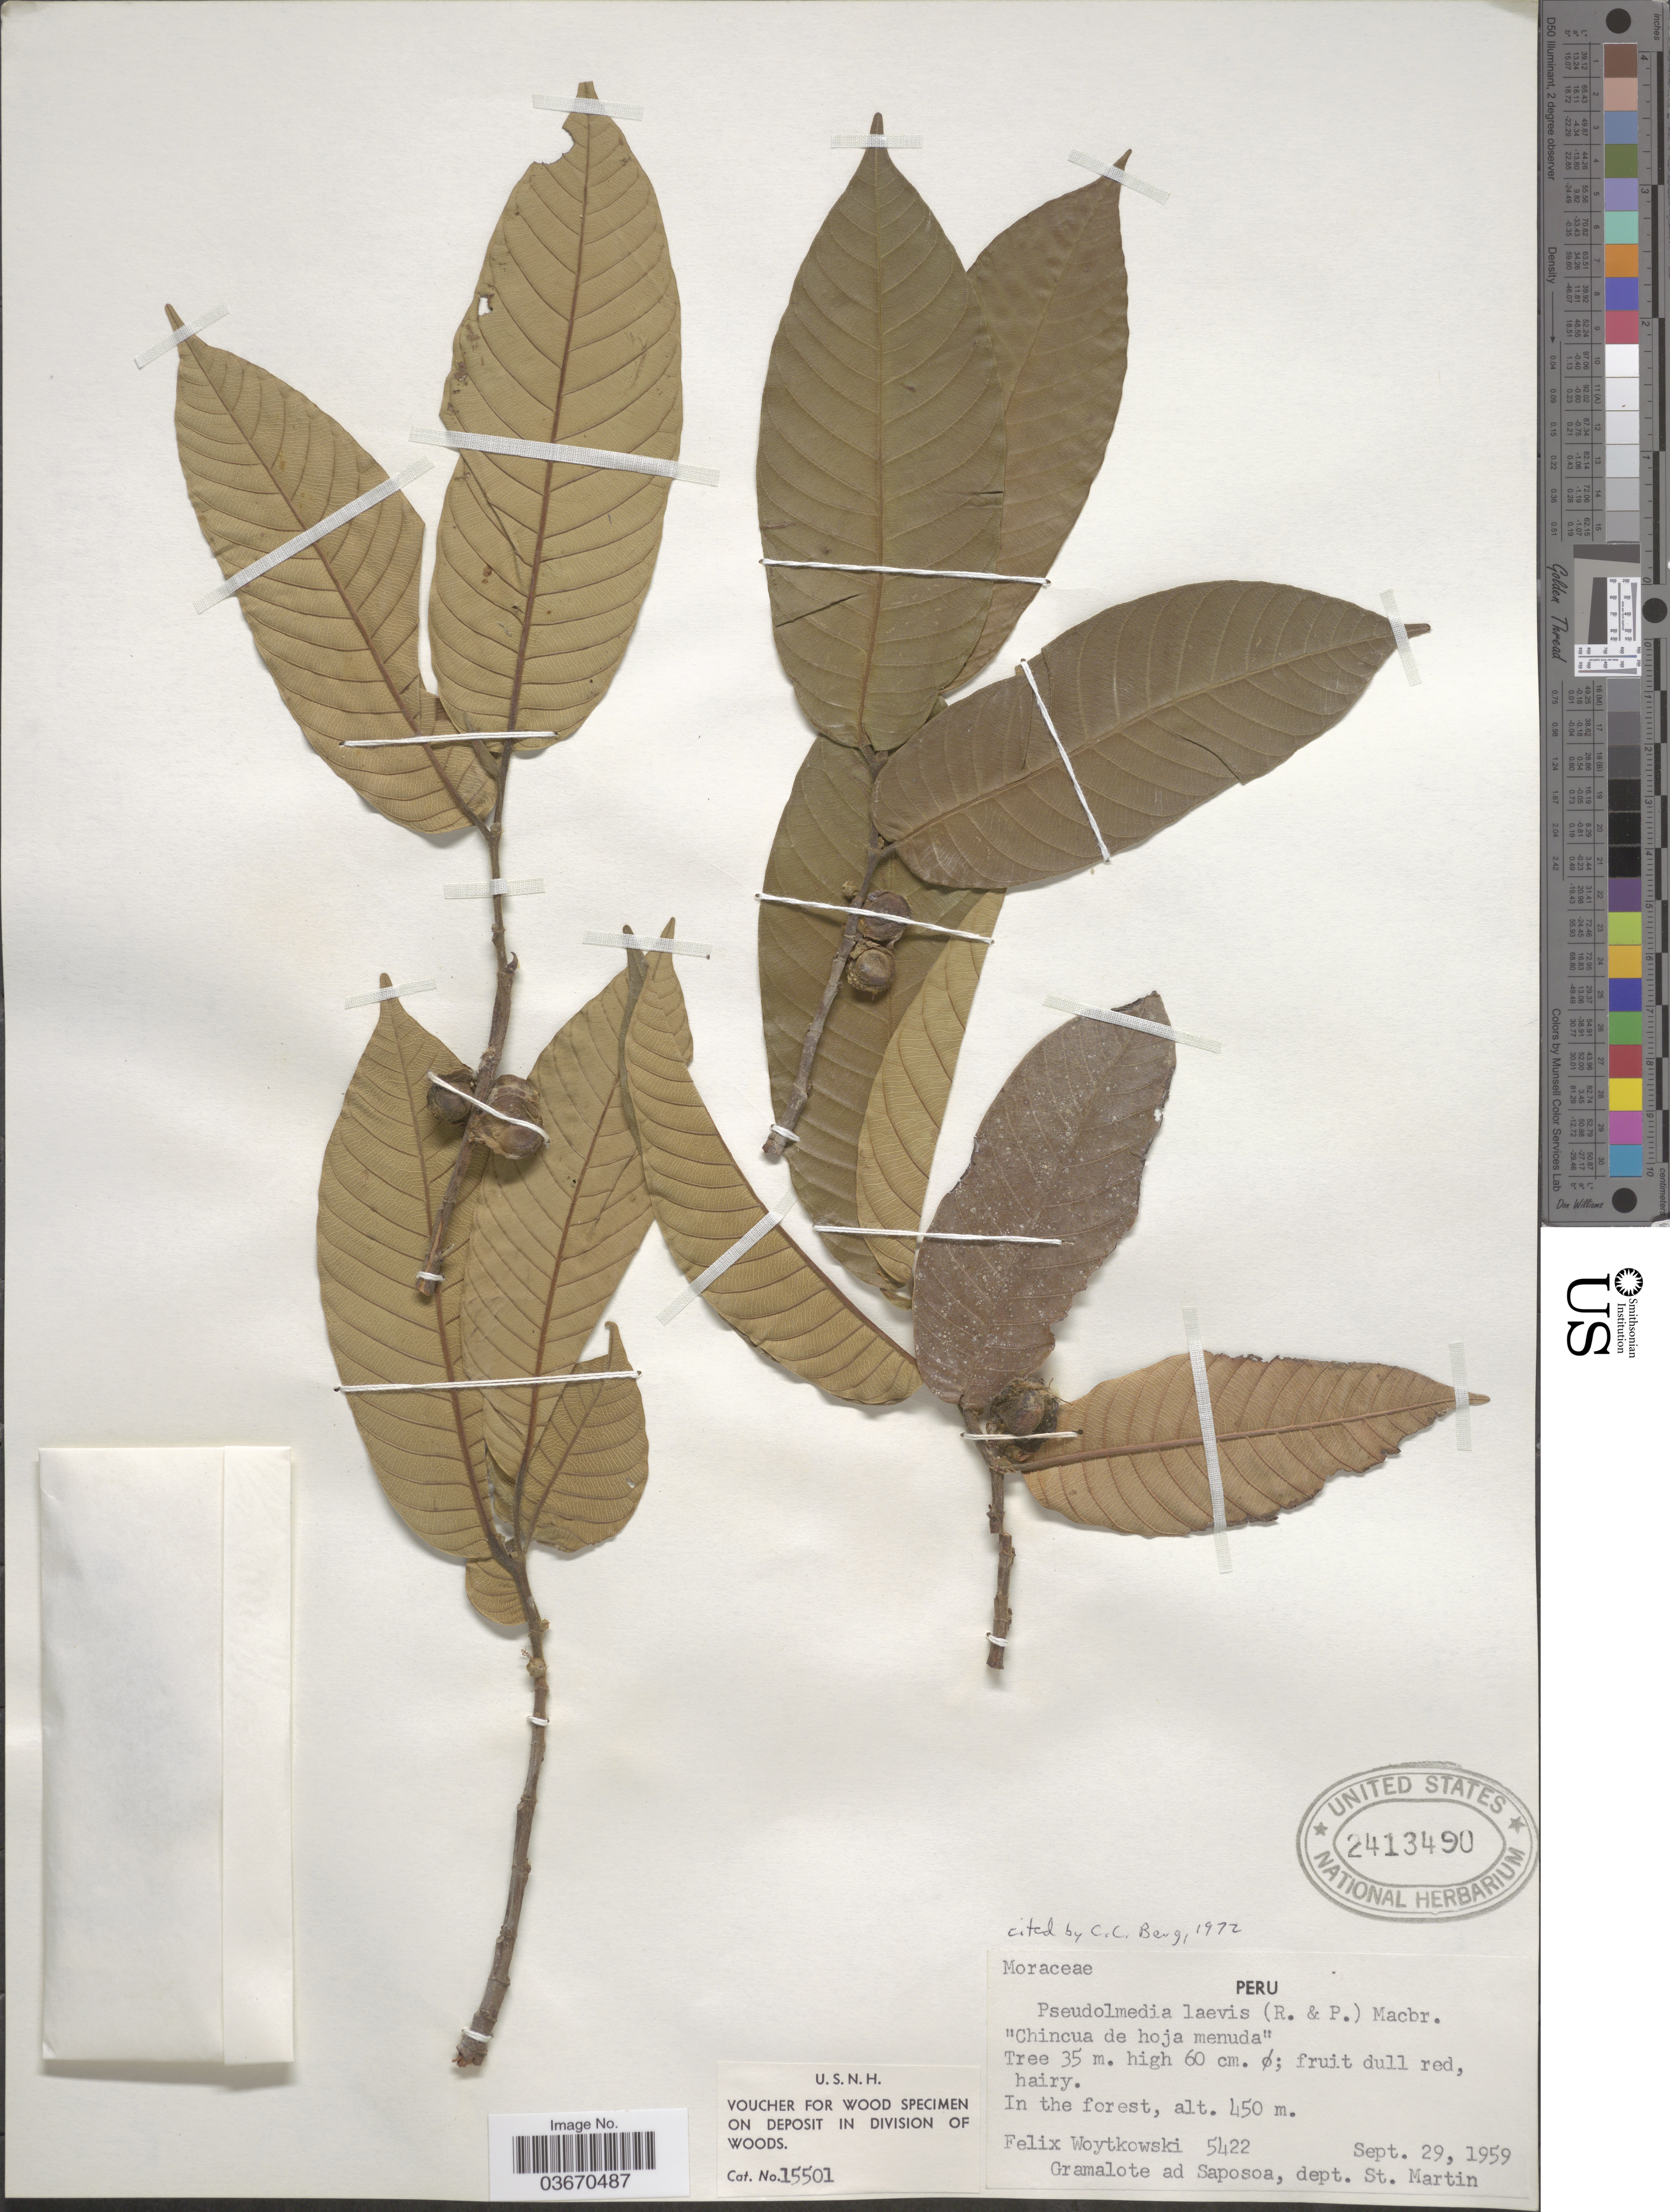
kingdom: Plantae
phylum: Tracheophyta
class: Magnoliopsida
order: Rosales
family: Moraceae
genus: Pseudolmedia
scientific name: Pseudolmedia laevis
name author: (Ruiz & Pav.) J.F. Macbr.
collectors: F. Woytkowski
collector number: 5422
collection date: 1959-09-29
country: Peru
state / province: San Martín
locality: Gramalote ad Saposoa, dept. St. Martin.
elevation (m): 450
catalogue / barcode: US 2413490